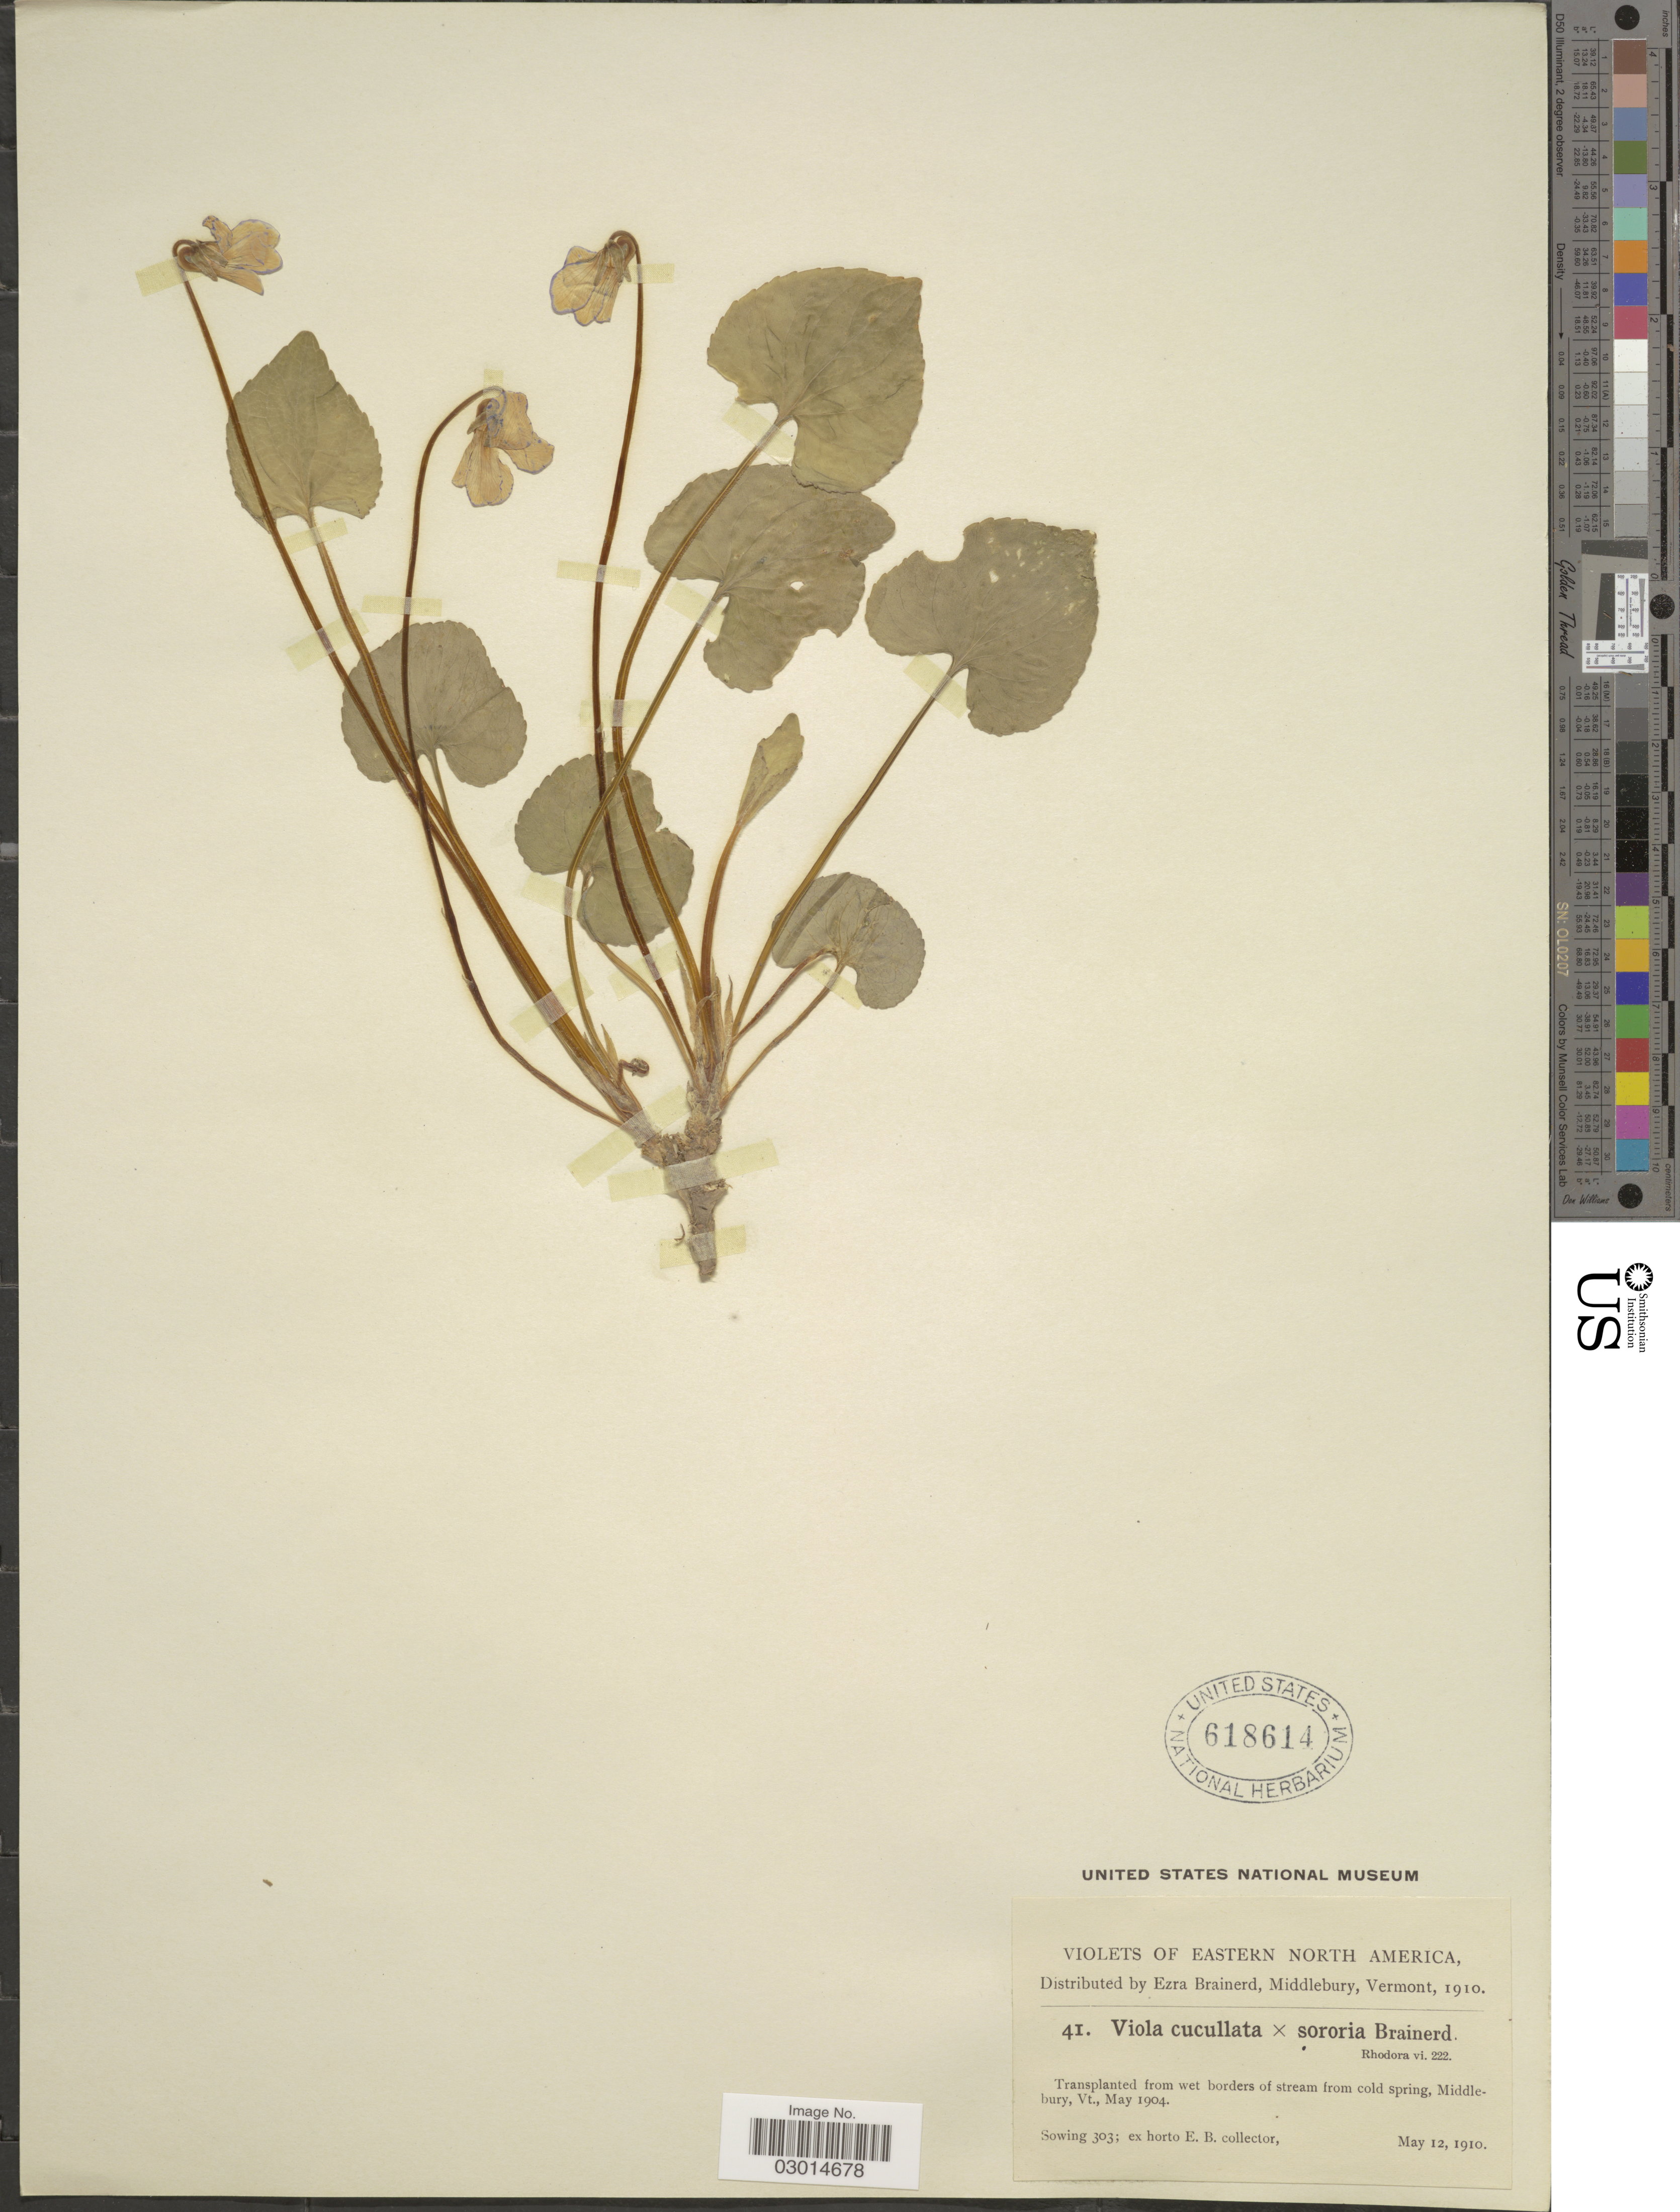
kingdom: Plantae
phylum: Tracheophyta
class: Magnoliopsida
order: Malpighiales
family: Violaceae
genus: Viola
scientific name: Viola cucullata x V. sororia Willd.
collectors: ex herb. Ezra Brainerd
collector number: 41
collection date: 1910-05-12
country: United States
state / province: Vermont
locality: Eastern North America. Transplanted from wet borders of stream from cold spring, Middlebury, Vt.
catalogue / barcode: US 618614